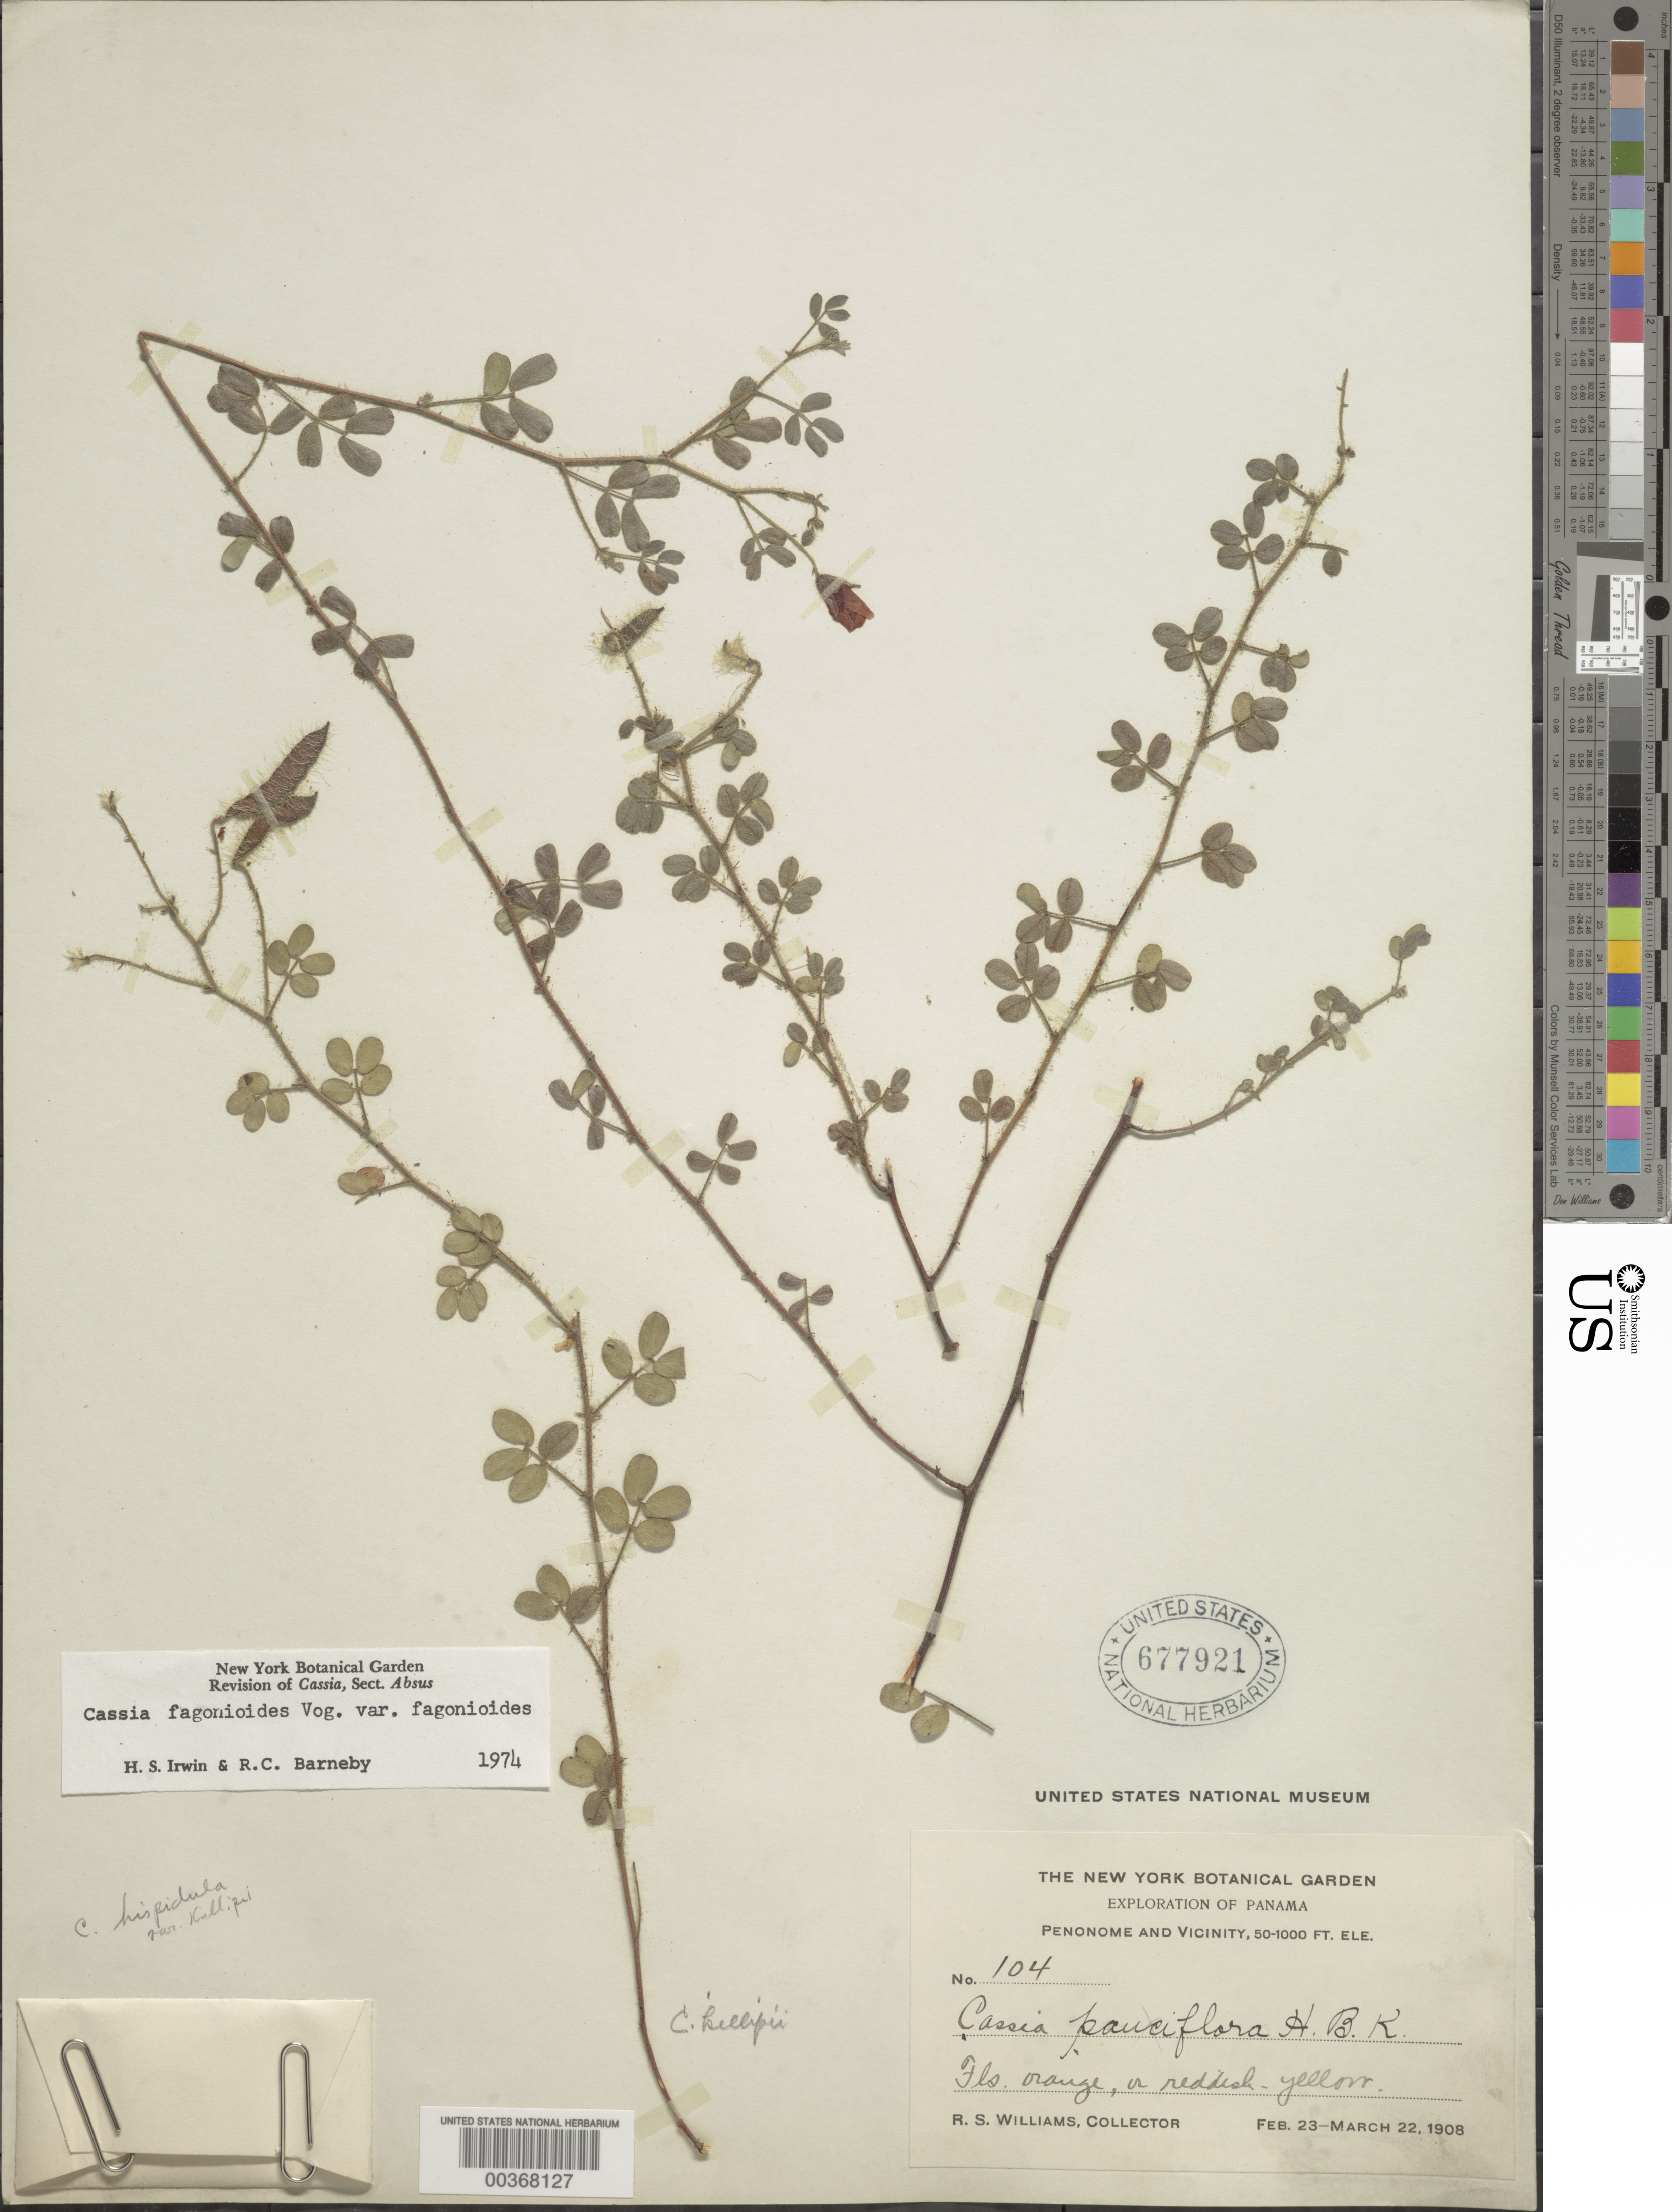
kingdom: Plantae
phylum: Tracheophyta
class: Magnoliopsida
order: Fabales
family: Fabaceae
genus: Chamaecrista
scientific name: Chamaecrista fagonioides var. fagonioides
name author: (Vogel) H.S. Irwin & Barneby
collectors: R. S. Williams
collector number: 104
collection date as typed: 23 Feb 1908 to 22 Mar 1908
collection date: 1908-02-23/1908-03-22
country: Panama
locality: Penonome and vicinity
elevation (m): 50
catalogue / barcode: US 677921